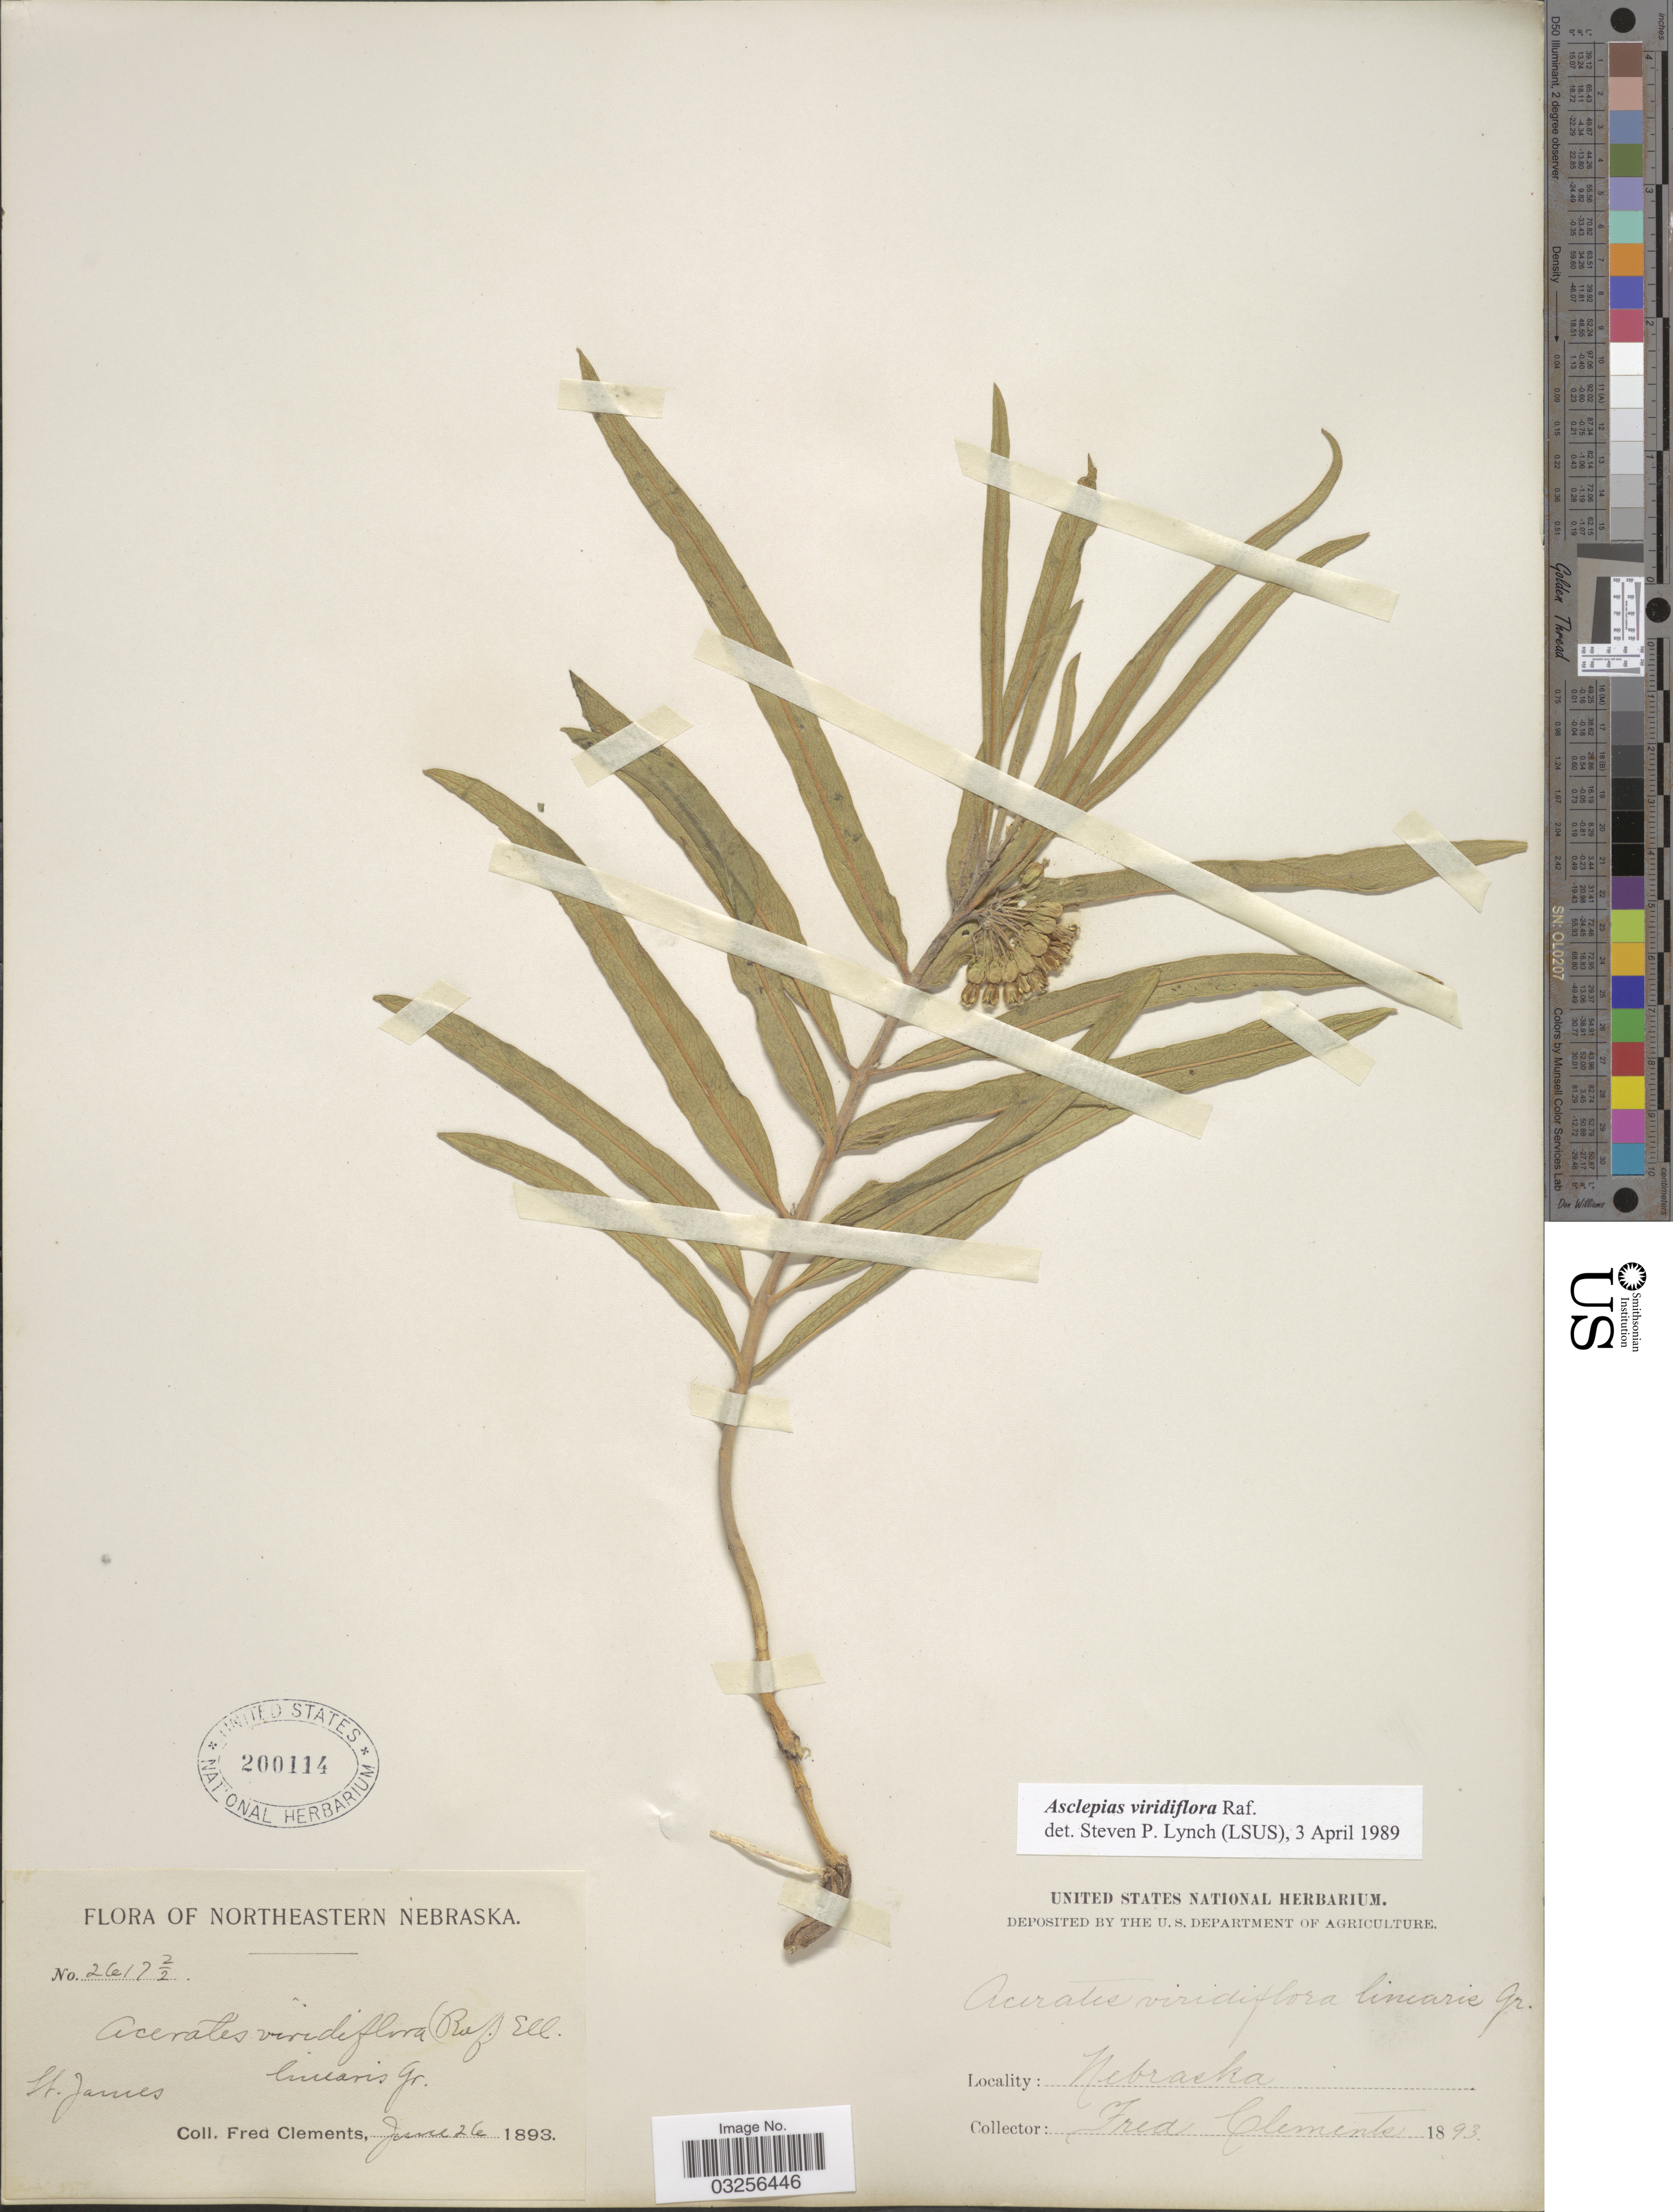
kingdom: Plantae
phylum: Tracheophyta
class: Magnoliopsida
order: Gentianales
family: Apocynaceae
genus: Asclepias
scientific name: Asclepias viridiflora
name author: Raf.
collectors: F. E. Clements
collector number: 2617 2/2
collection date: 1893-06-26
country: United States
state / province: Nebraska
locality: Northeastern Nebraska. St. James.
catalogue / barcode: US 200114